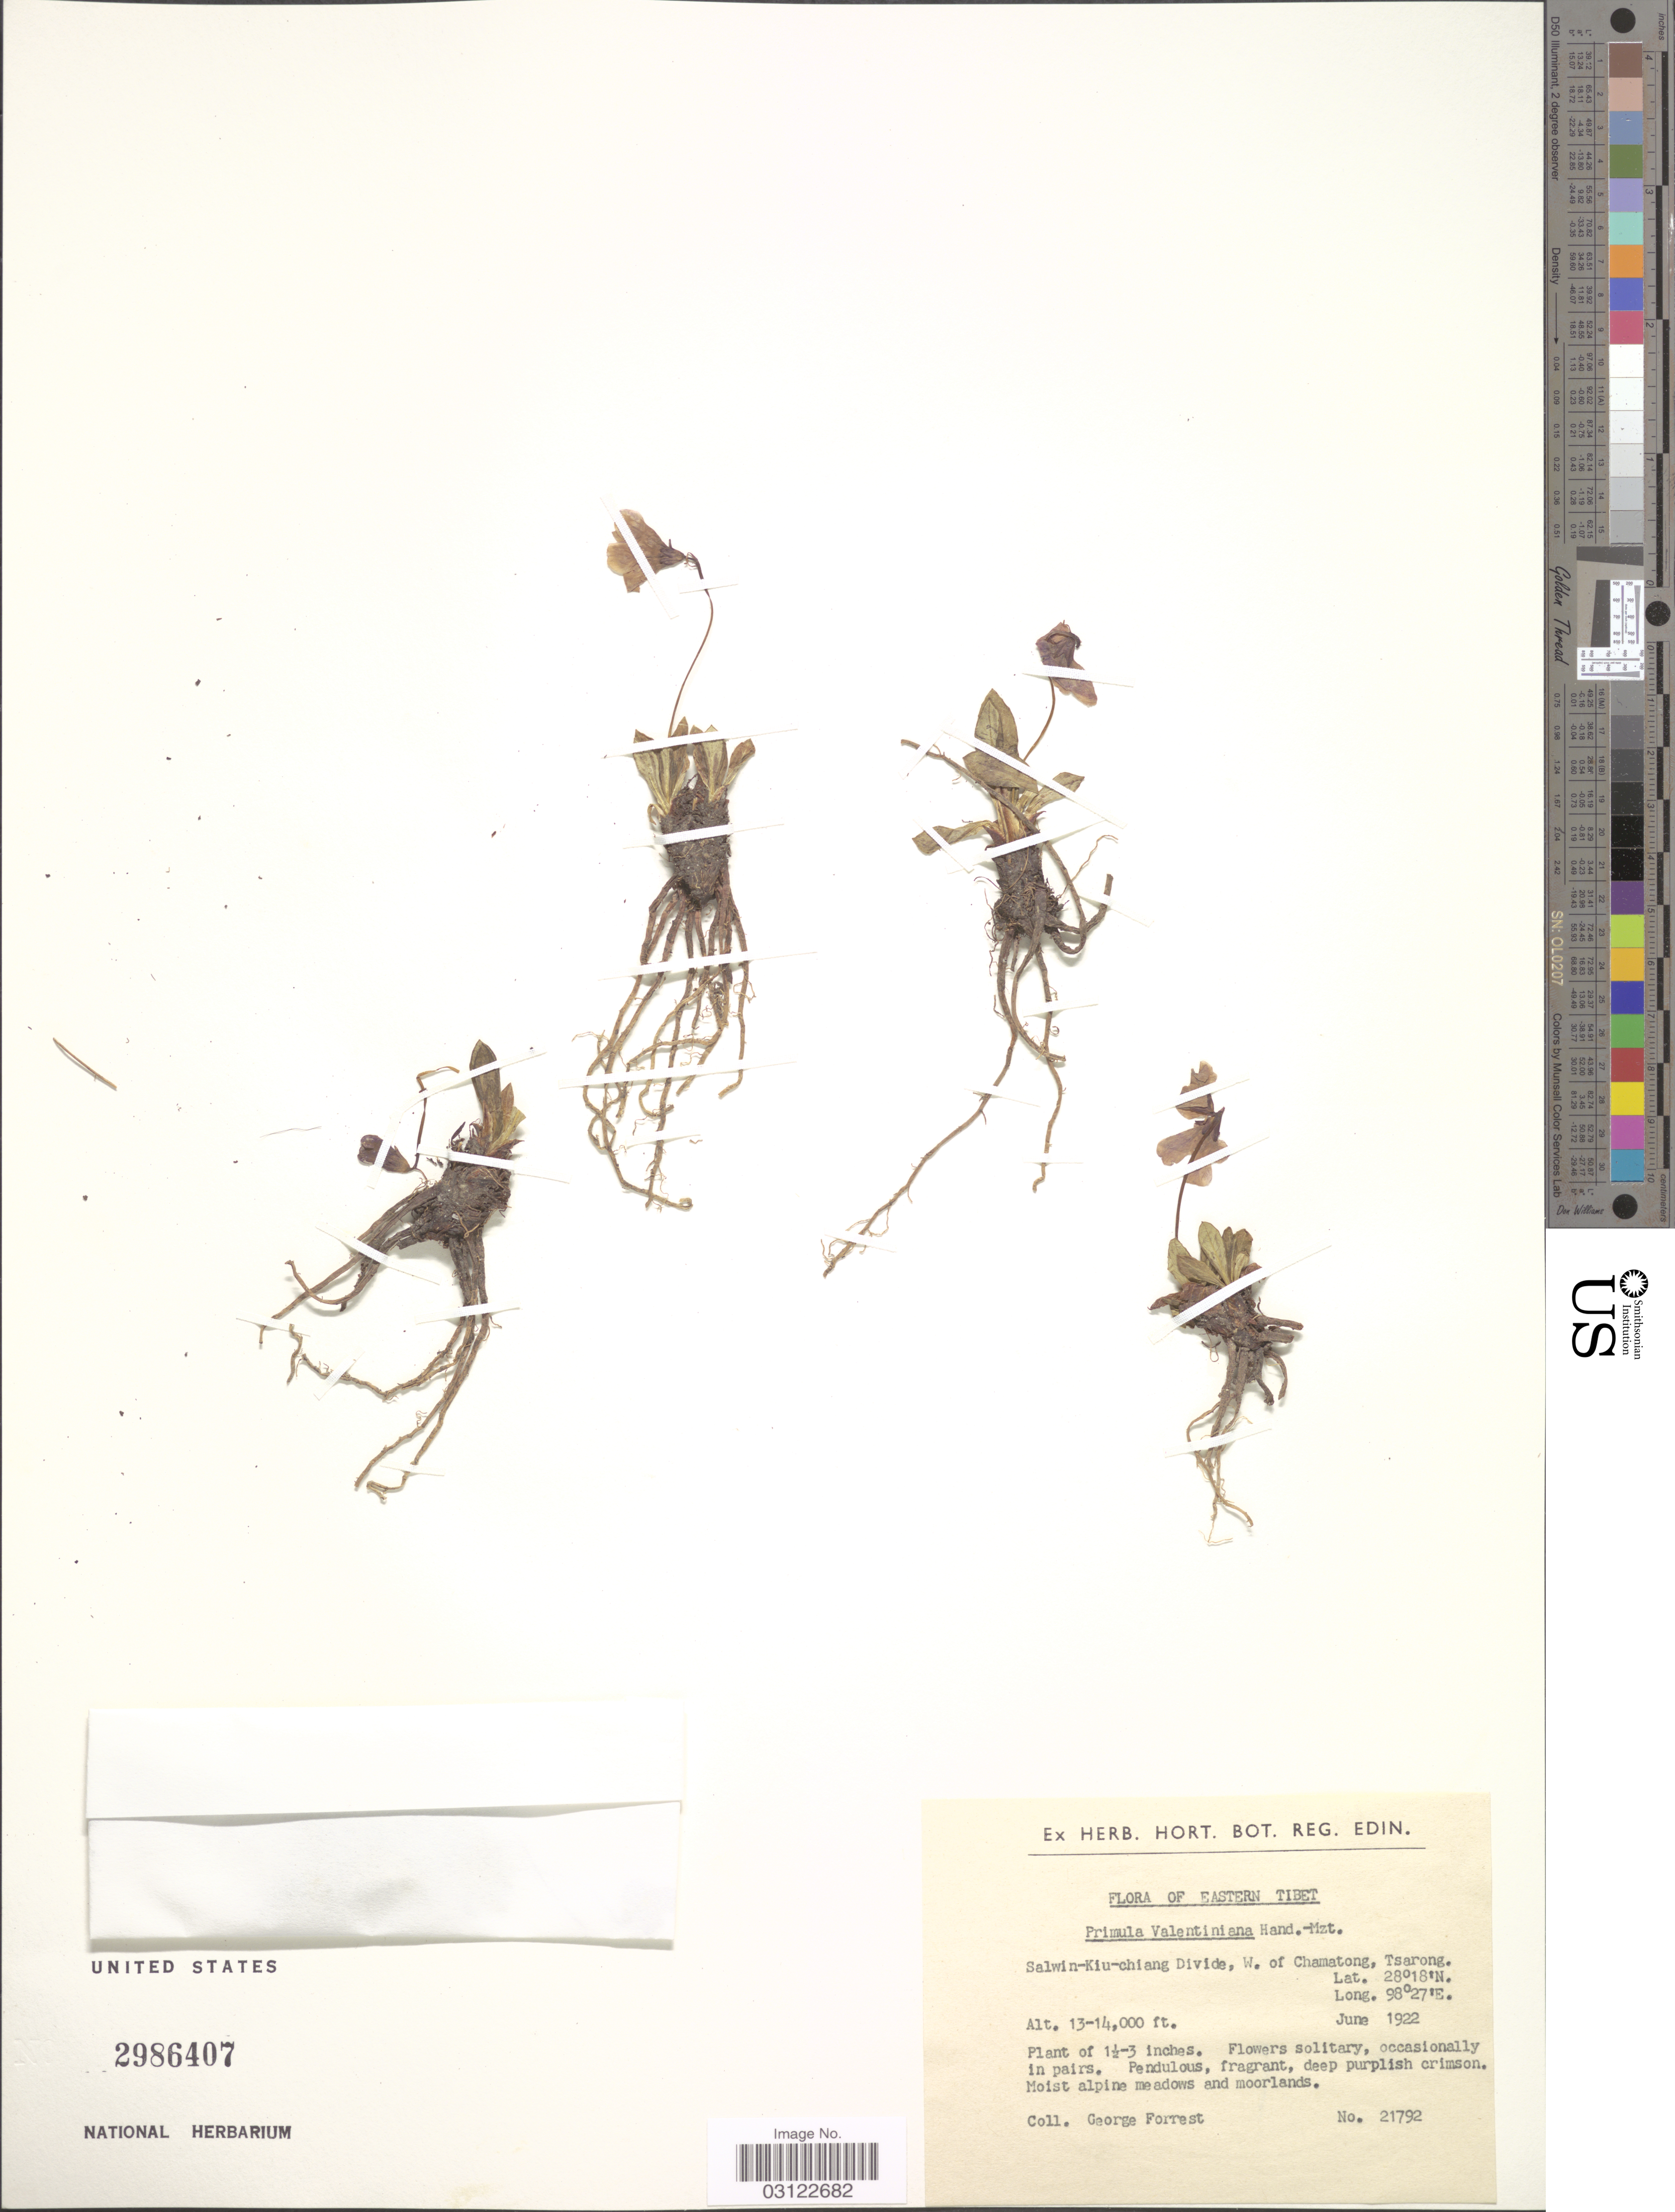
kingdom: Plantae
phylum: Tracheophyta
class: Magnoliopsida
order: Ericales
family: Primulaceae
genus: Primula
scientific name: Primula valentiniana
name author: Hand.-Mazz.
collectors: G. Forrest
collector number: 21792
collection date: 1922-06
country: China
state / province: Xizang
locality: Eastern Tibet. Salwin-Kiu-chiang Divide, W. of Chamatong, Tsarong.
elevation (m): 3962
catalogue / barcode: US 2986407